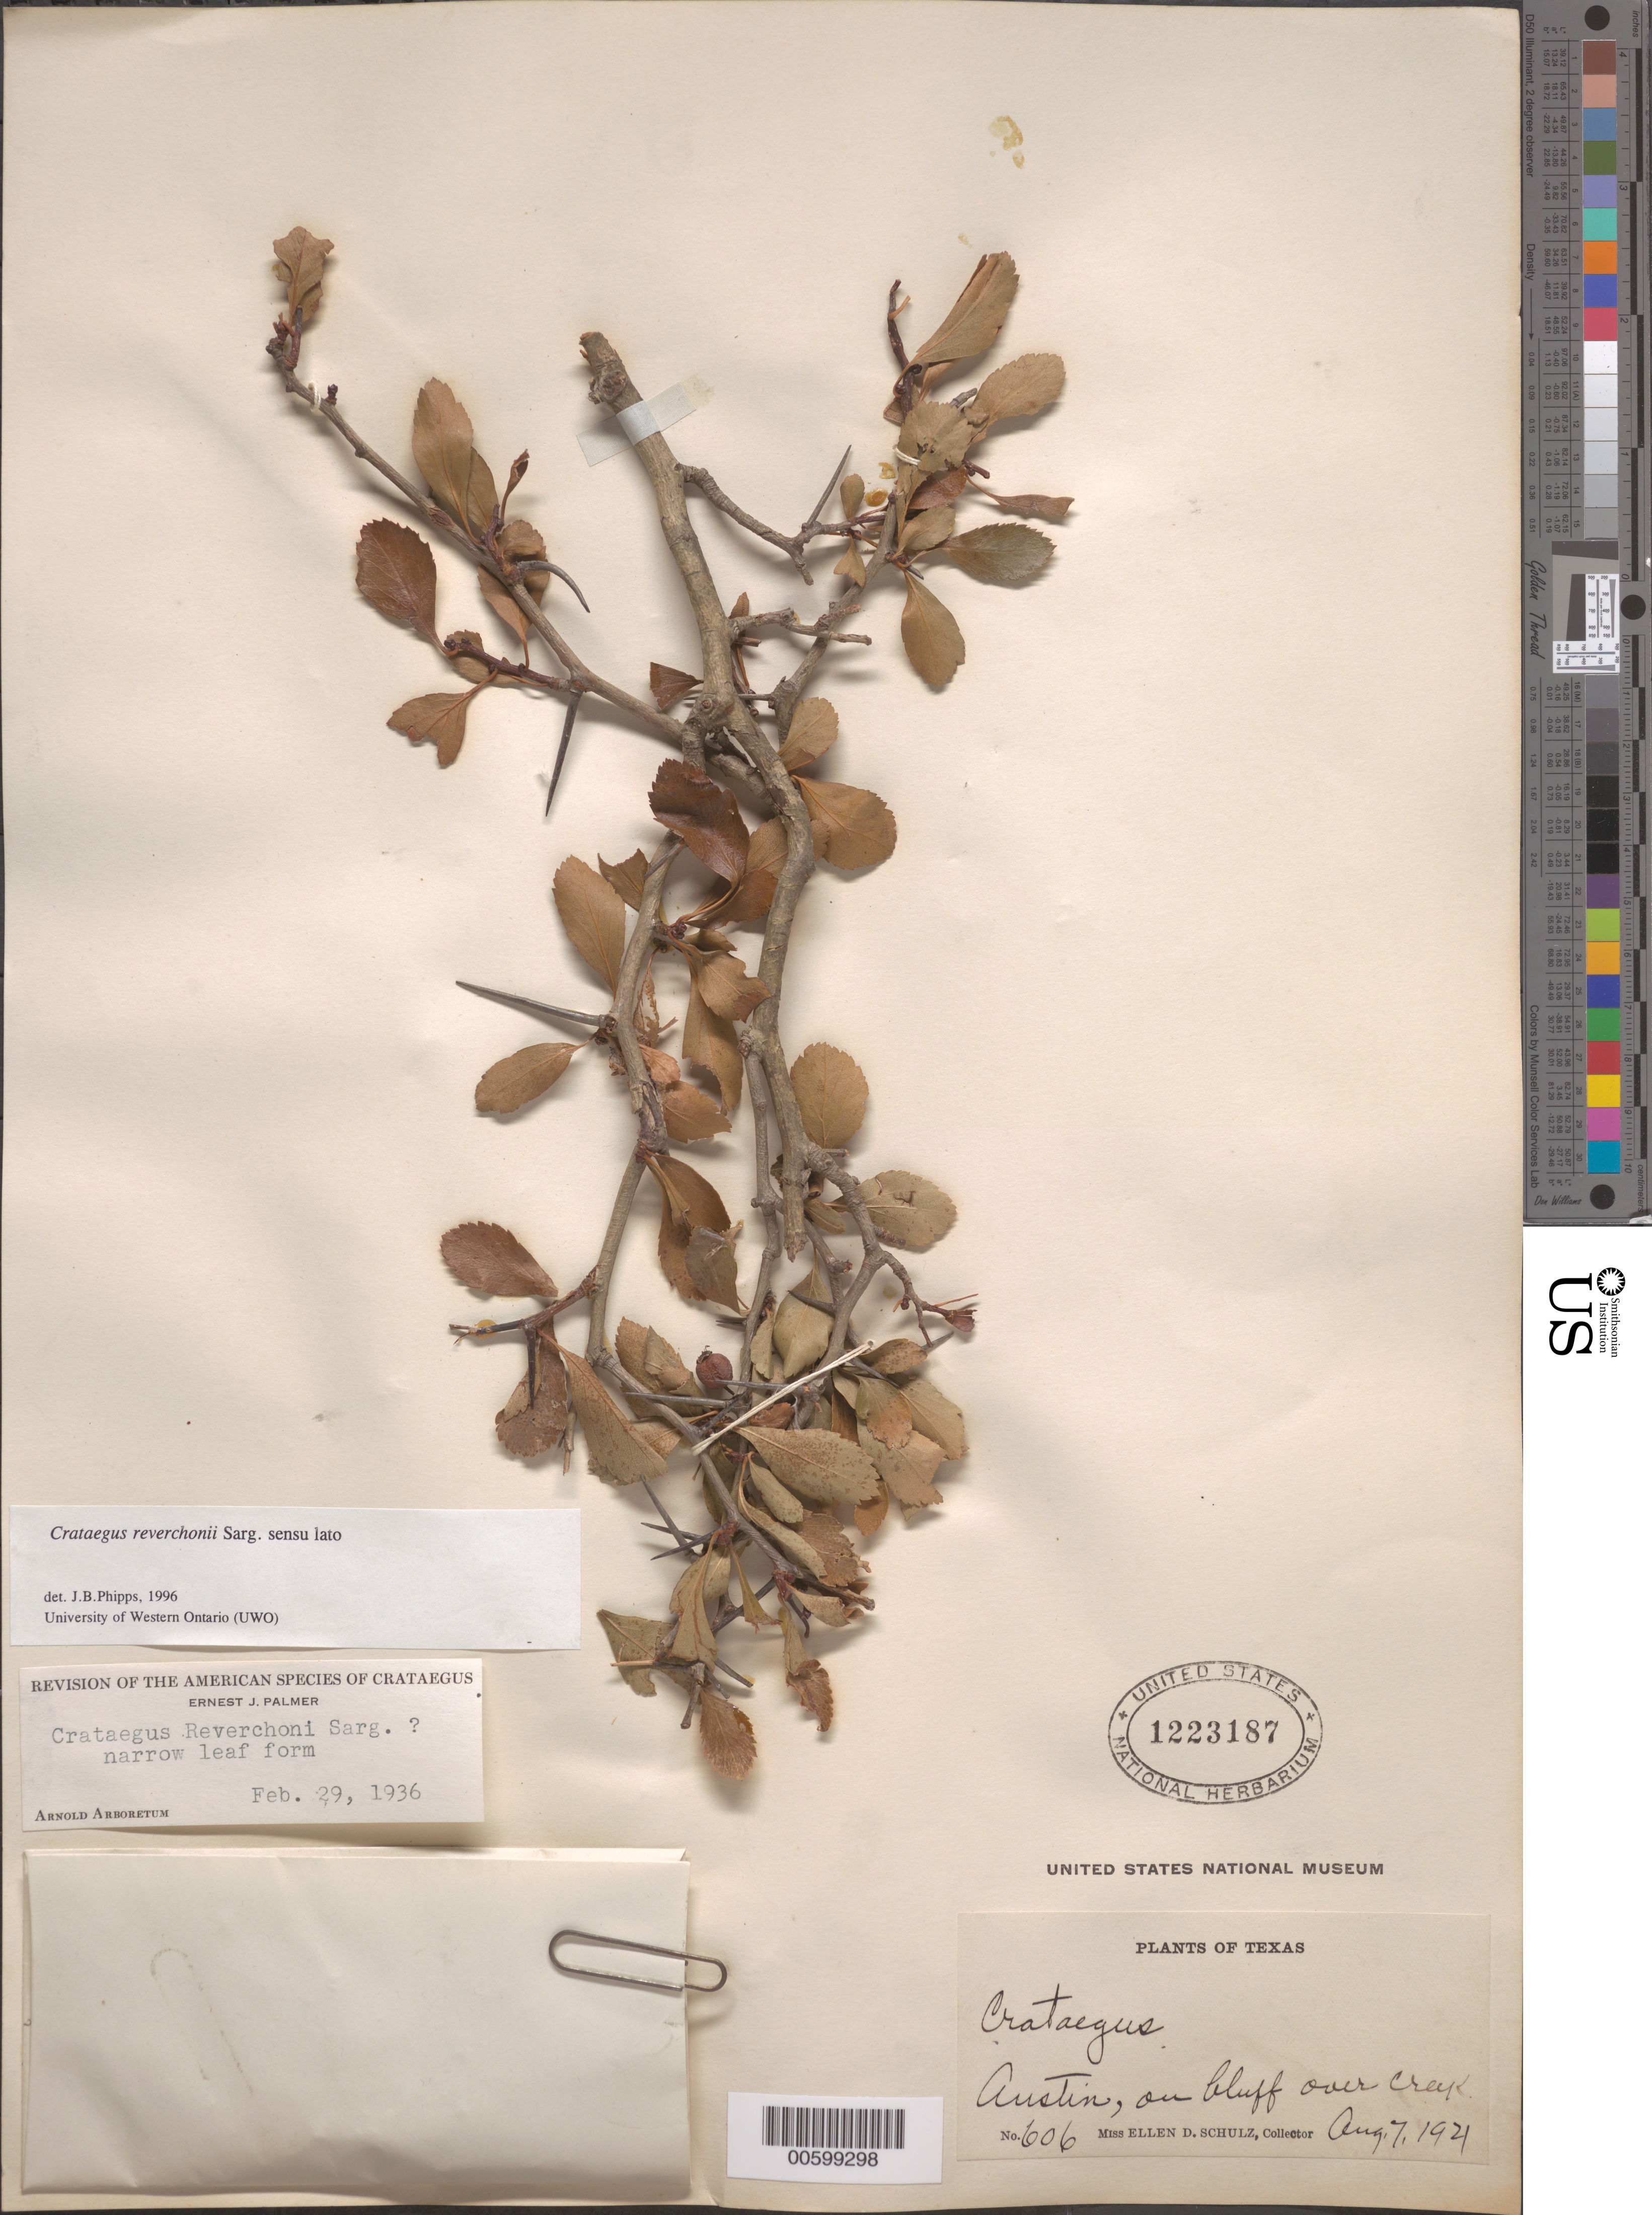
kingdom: Plantae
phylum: Tracheophyta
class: Magnoliopsida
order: Rosales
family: Rosaceae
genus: Crataegus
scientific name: Crataegus reverchonii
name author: Sarg.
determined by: Phipps, James B., (UWO), University of Western Ontario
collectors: E. D. Schulz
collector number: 606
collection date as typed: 07 Aug 1921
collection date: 1921-08-07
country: United States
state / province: Texas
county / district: Travis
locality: Austin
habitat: On bluff over creek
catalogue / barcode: US 1223187